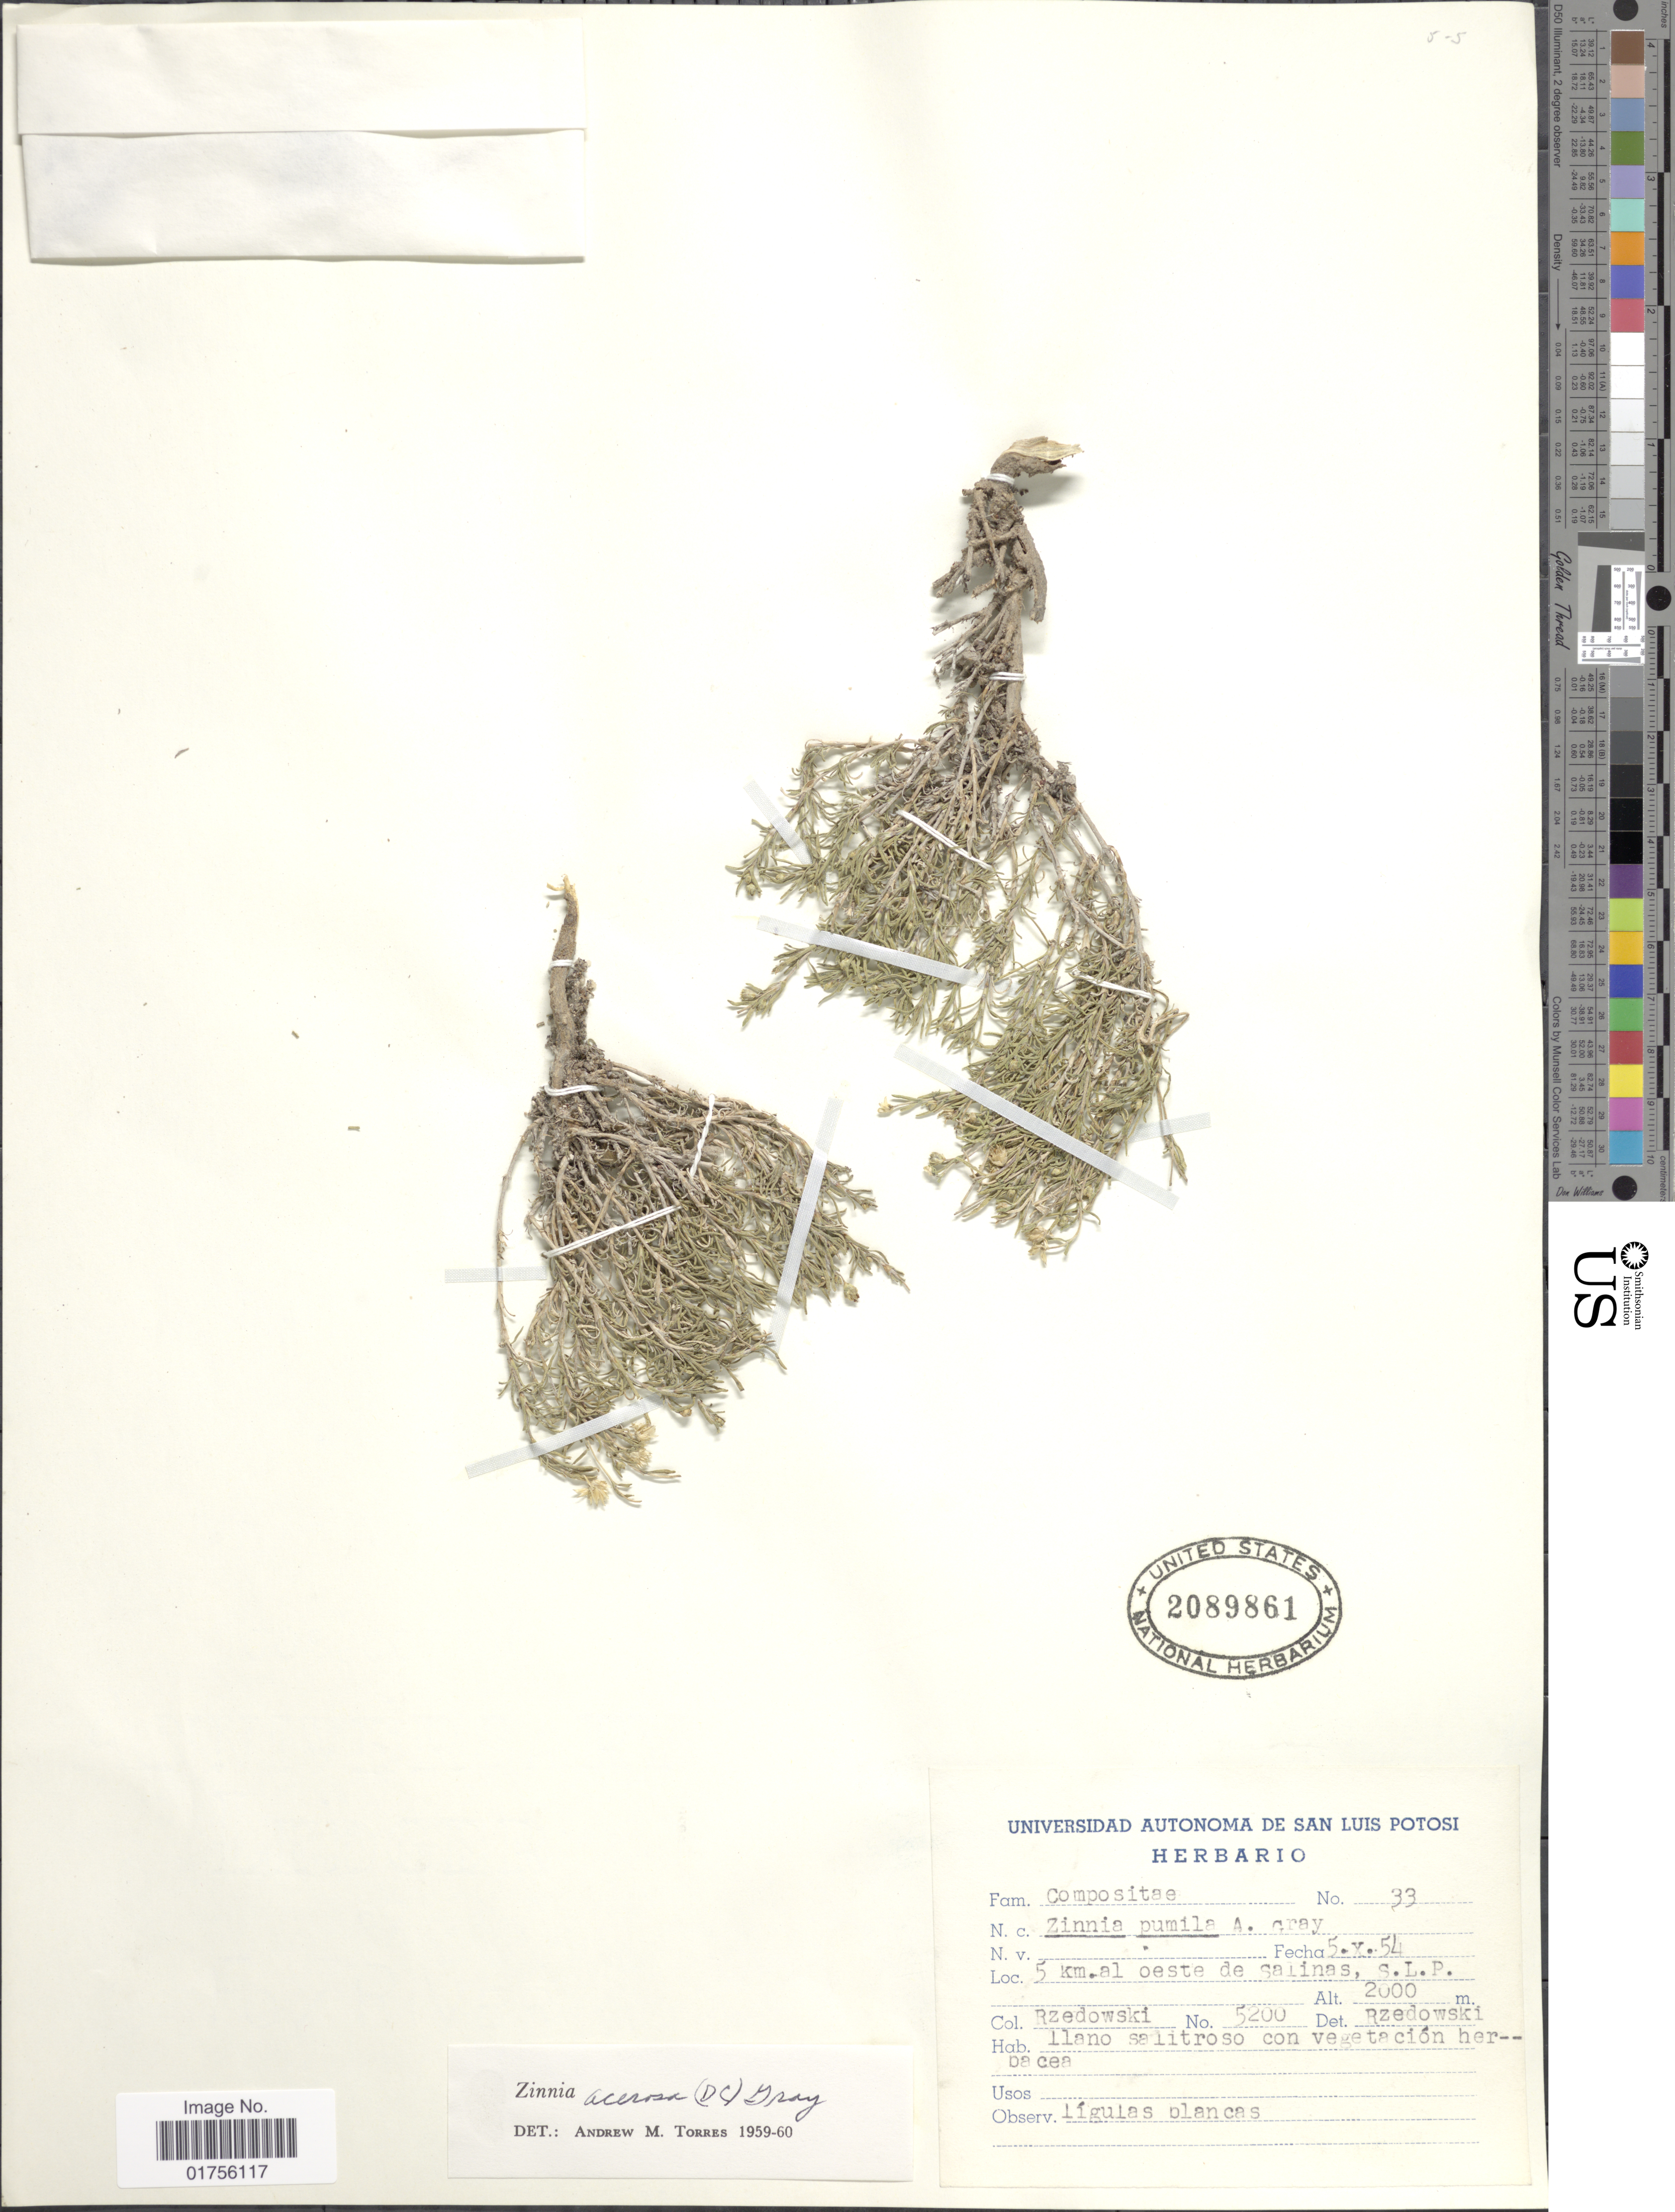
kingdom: Plantae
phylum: Tracheophyta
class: Magnoliopsida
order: Asterales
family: Asteraceae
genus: Zinnia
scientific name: Zinnia acerosa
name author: (DC.) A. Gray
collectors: Rzedowski, --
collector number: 5200/33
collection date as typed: Transcribed d/m/y: 5/10/54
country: Mexico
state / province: San Luis Potosí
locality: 5 km al oeste de Salinas, S. L. P.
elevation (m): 2000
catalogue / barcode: US 2089861